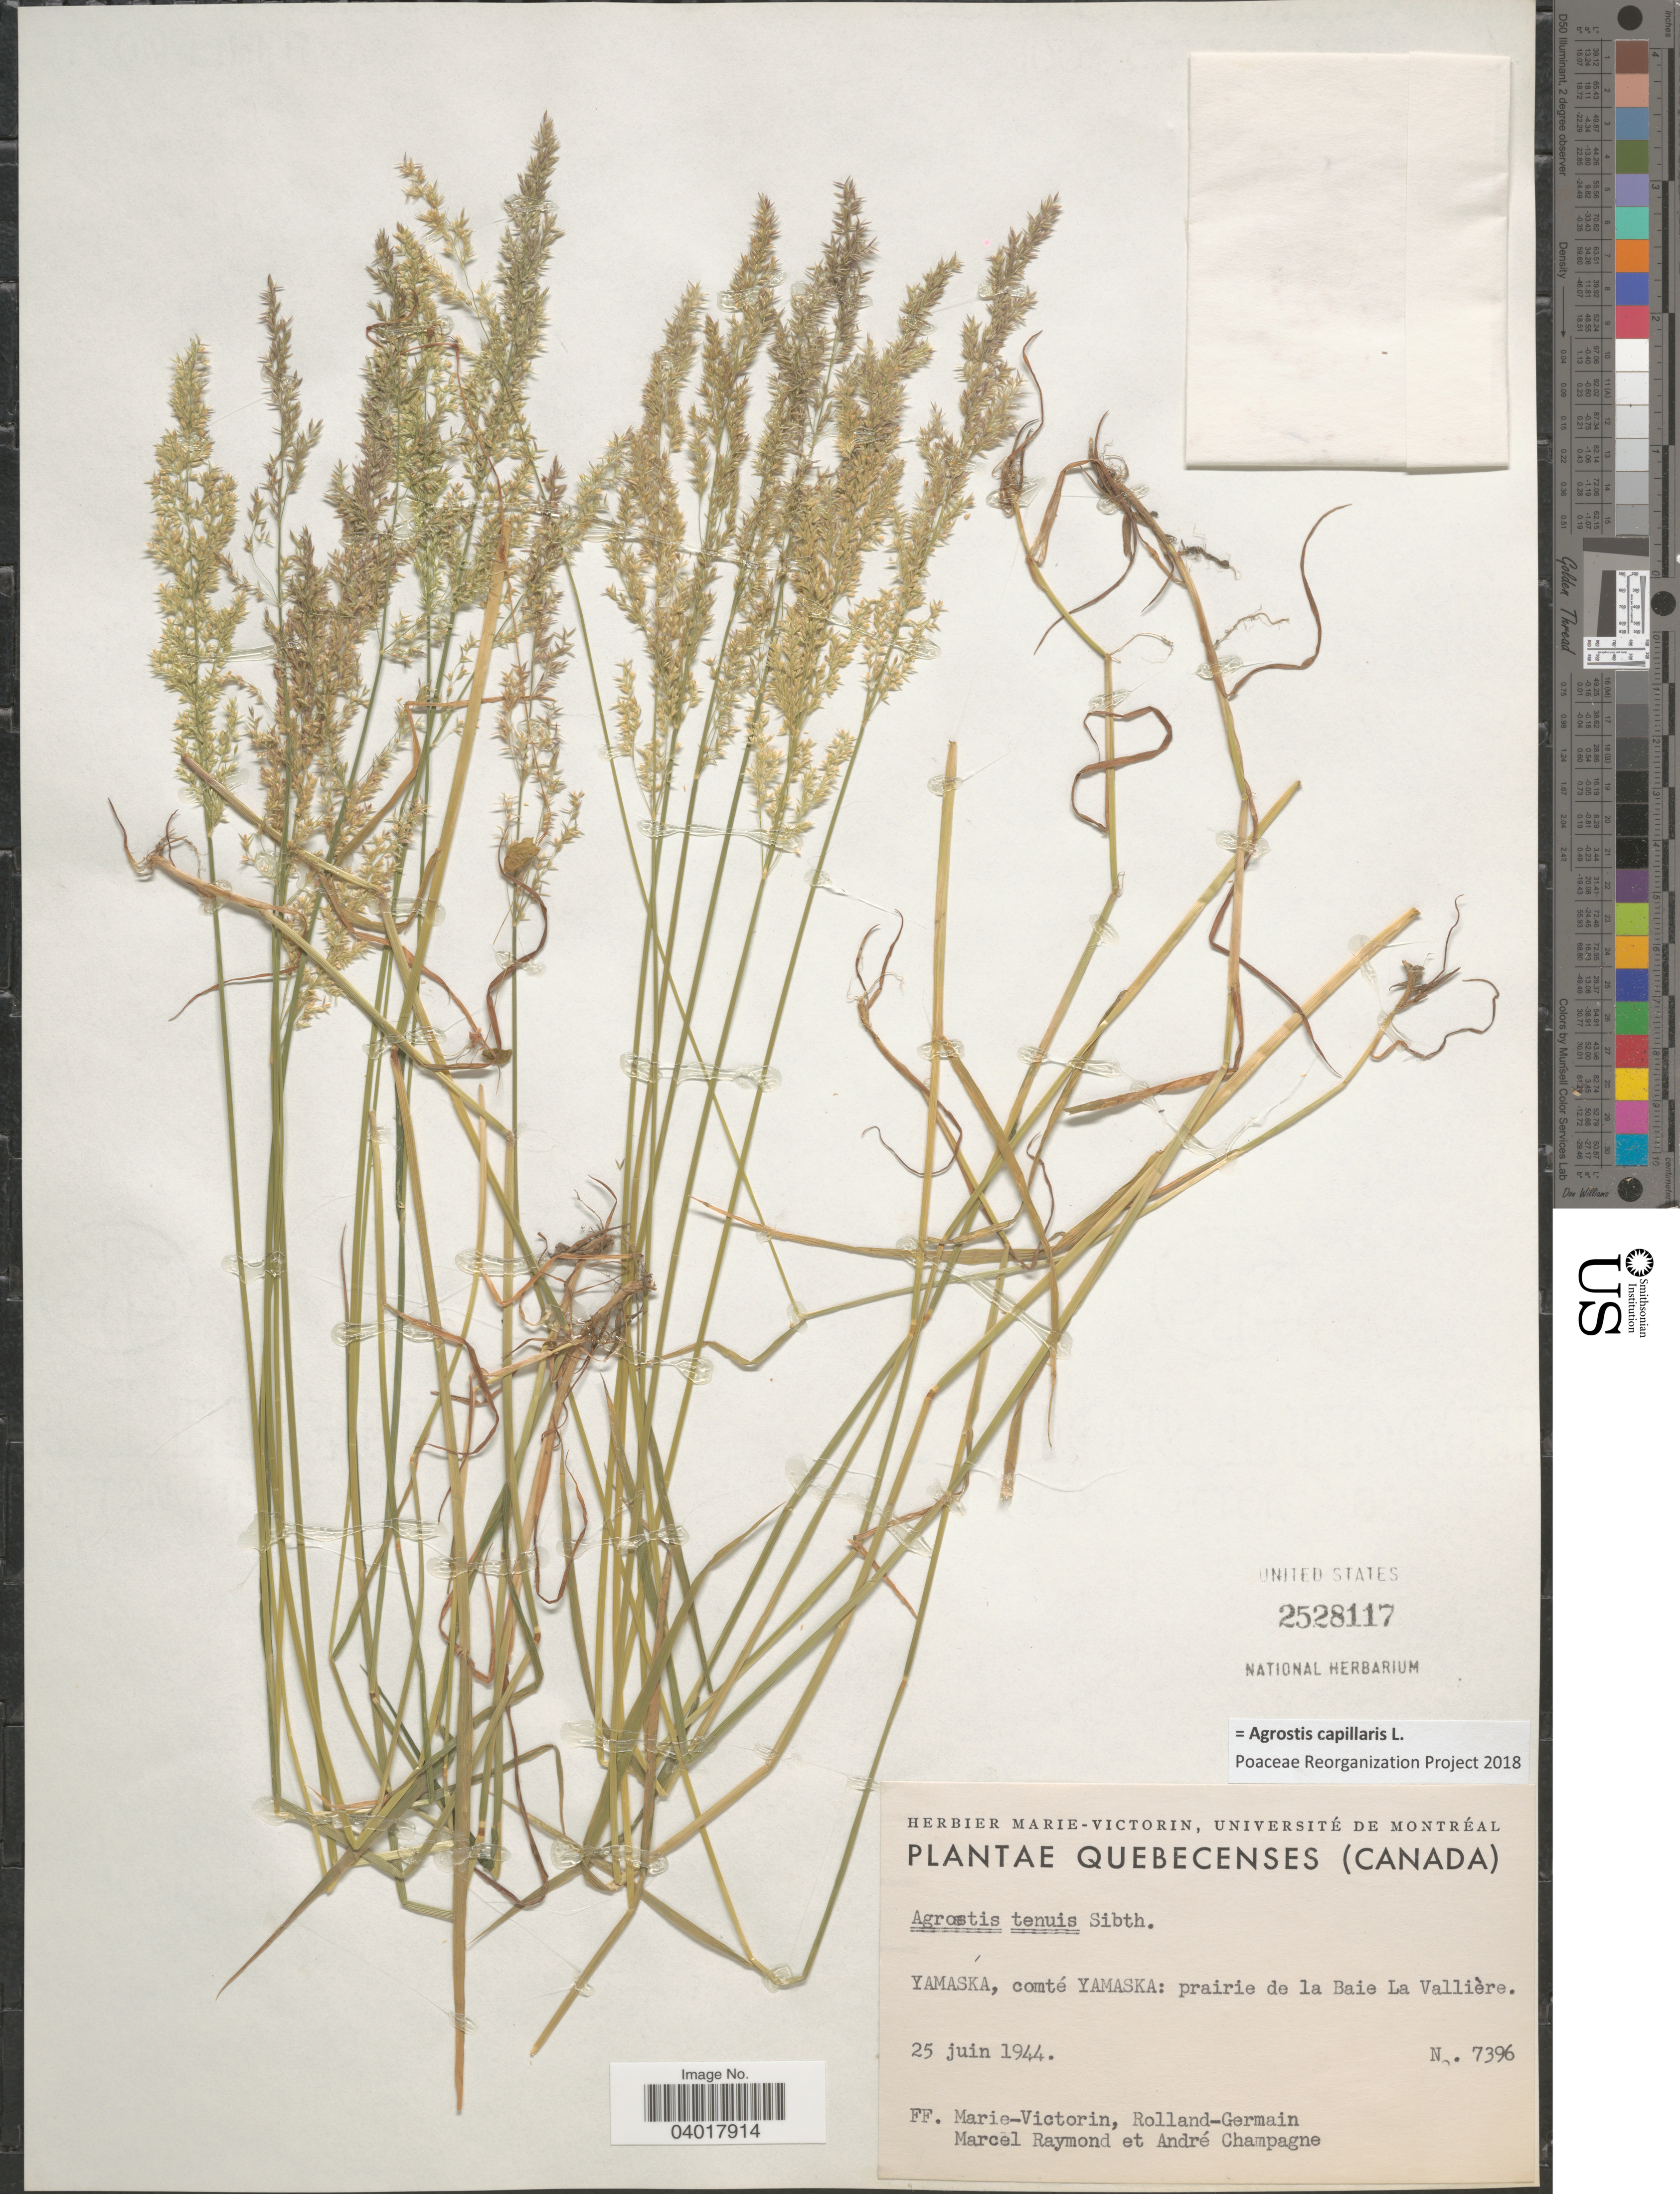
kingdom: Plantae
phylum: Tracheophyta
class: Liliopsida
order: Poales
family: Poaceae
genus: Agrostis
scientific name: Agrostis capillaris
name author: L.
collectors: F. Marie-Victorin, Rolland-Germain, M. Raymond & A. Champagne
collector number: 7396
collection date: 1944-06-25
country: Canada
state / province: Quebec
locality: Yamaska, comté Yamaska: prairie de la Baie La Vallière.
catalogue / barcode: US 2528117